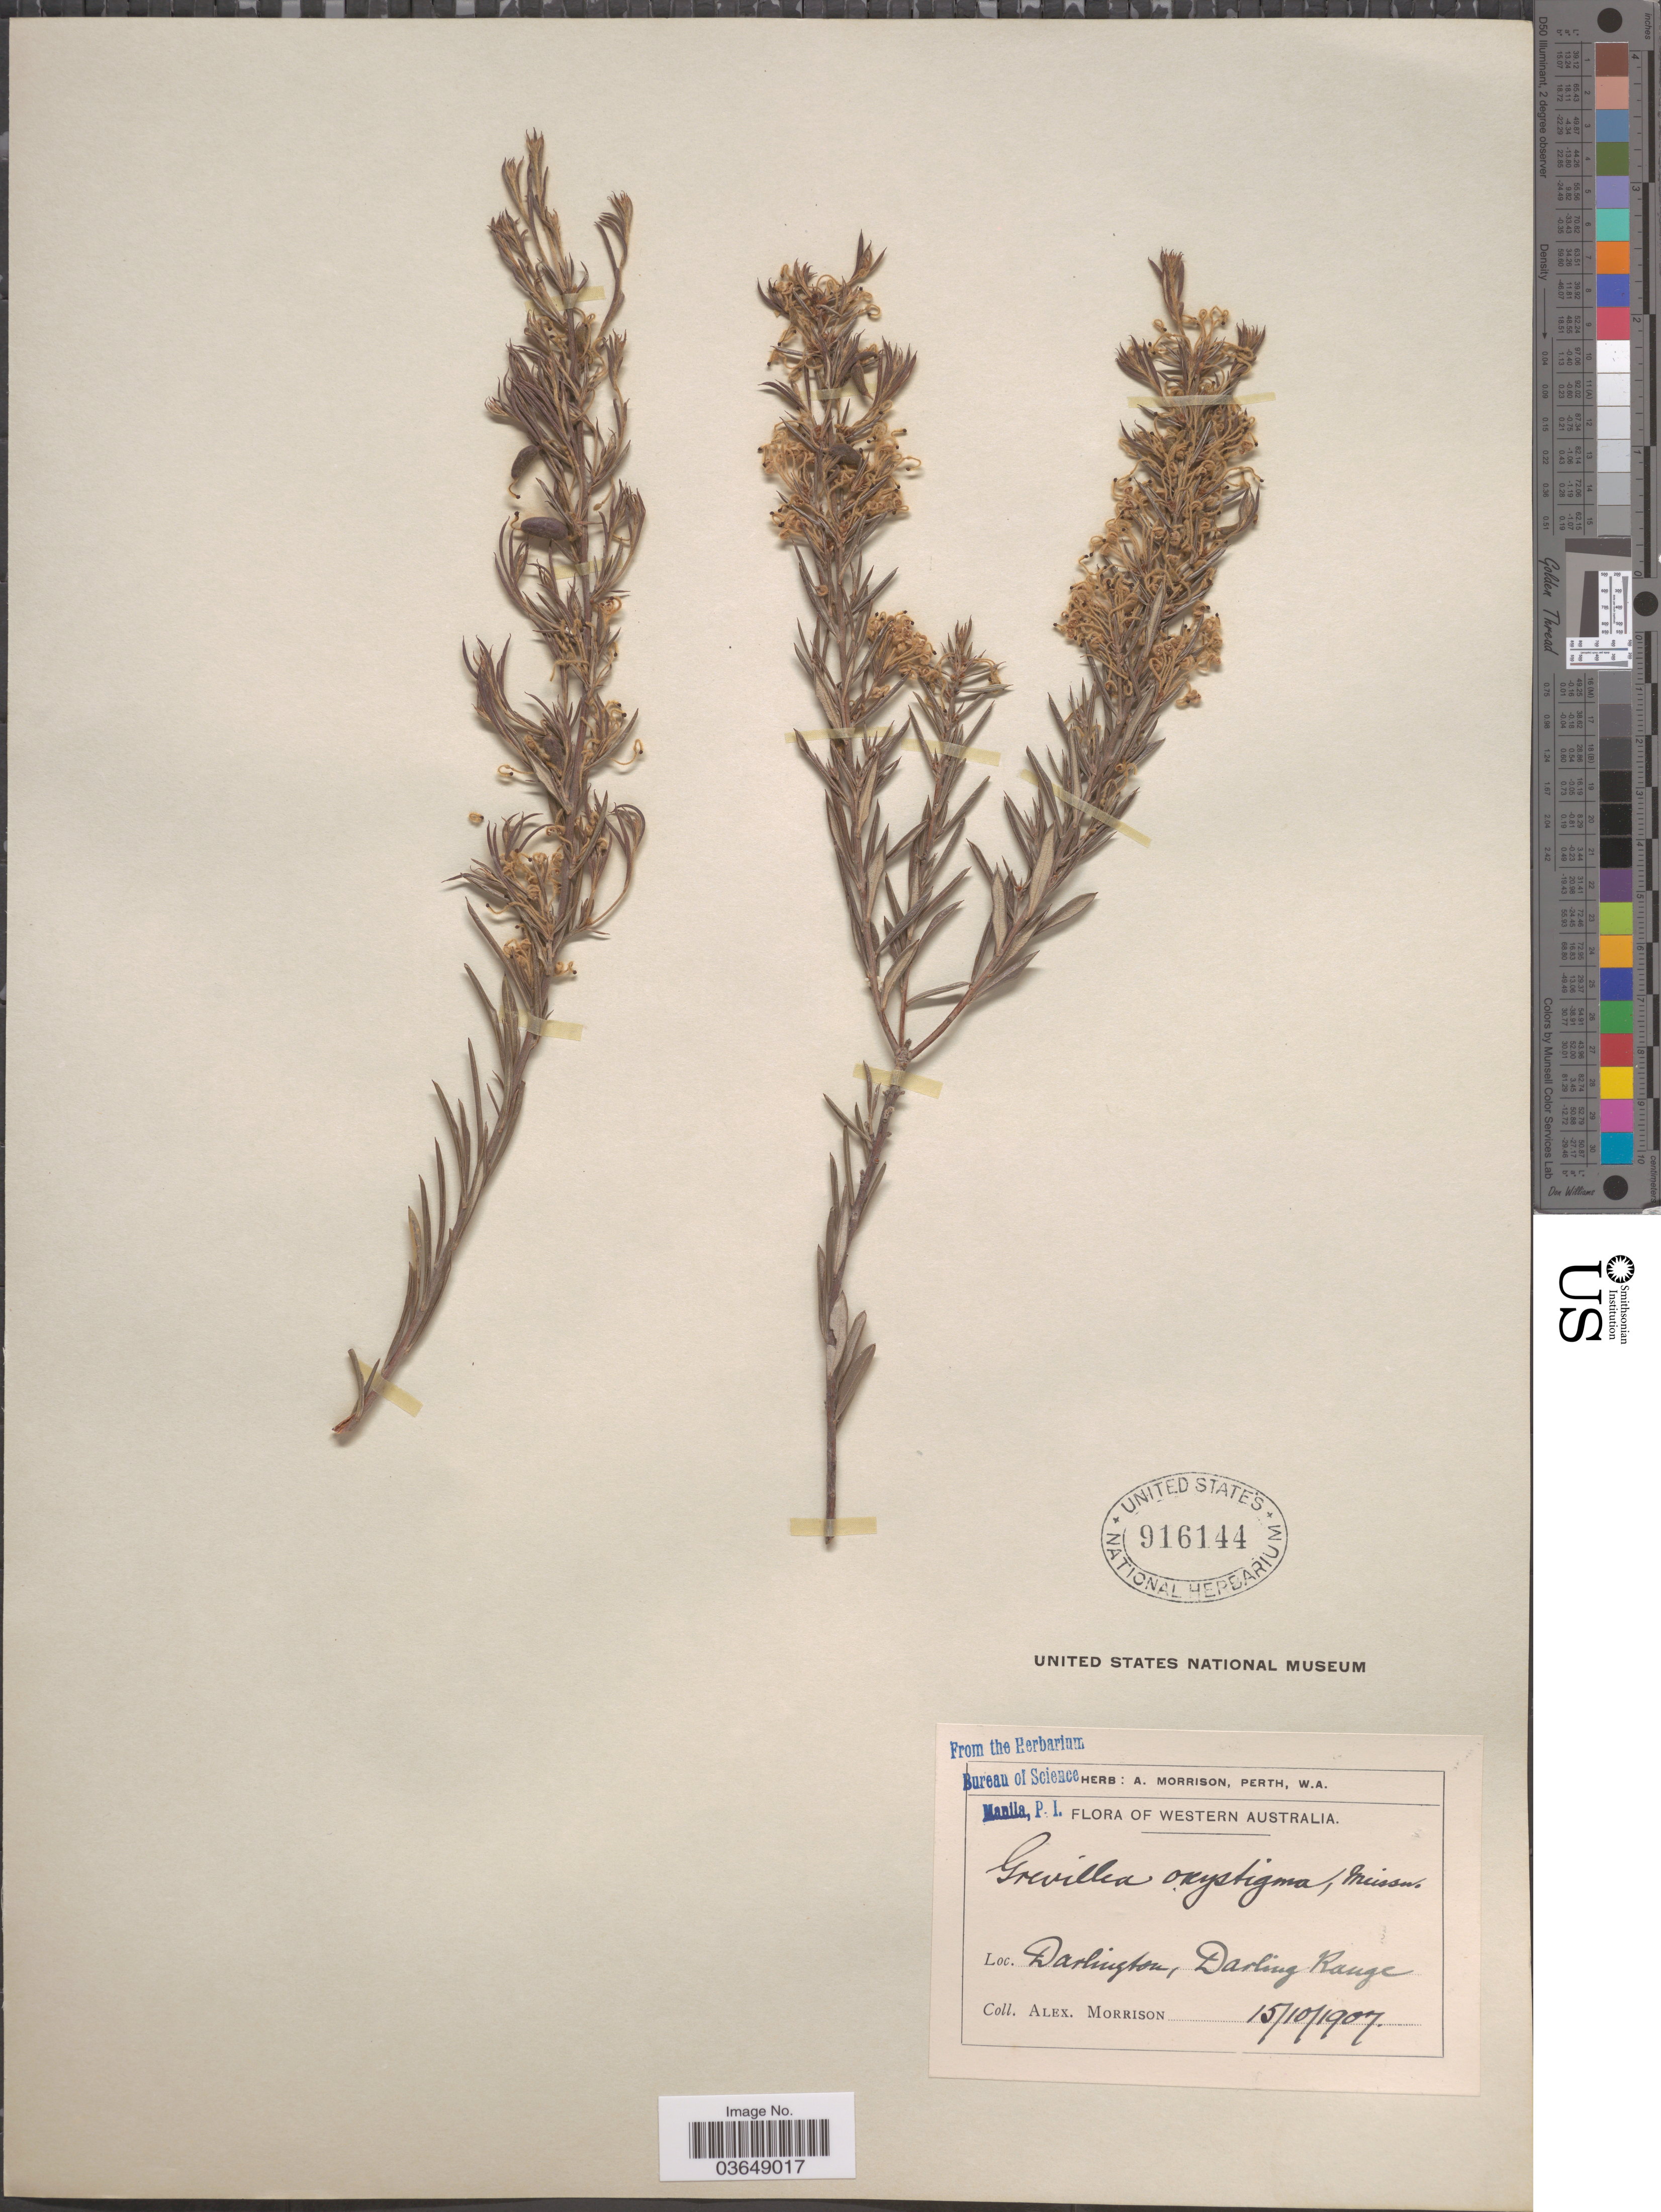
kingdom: Plantae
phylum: Tracheophyta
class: Magnoliopsida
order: Proteales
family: Proteaceae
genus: Grevillea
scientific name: Grevillea oxystigma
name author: Meisn.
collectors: A. Morrison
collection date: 1907-10-15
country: Australia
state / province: Western Australia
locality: Darlington, Darling Range.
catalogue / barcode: US 916144